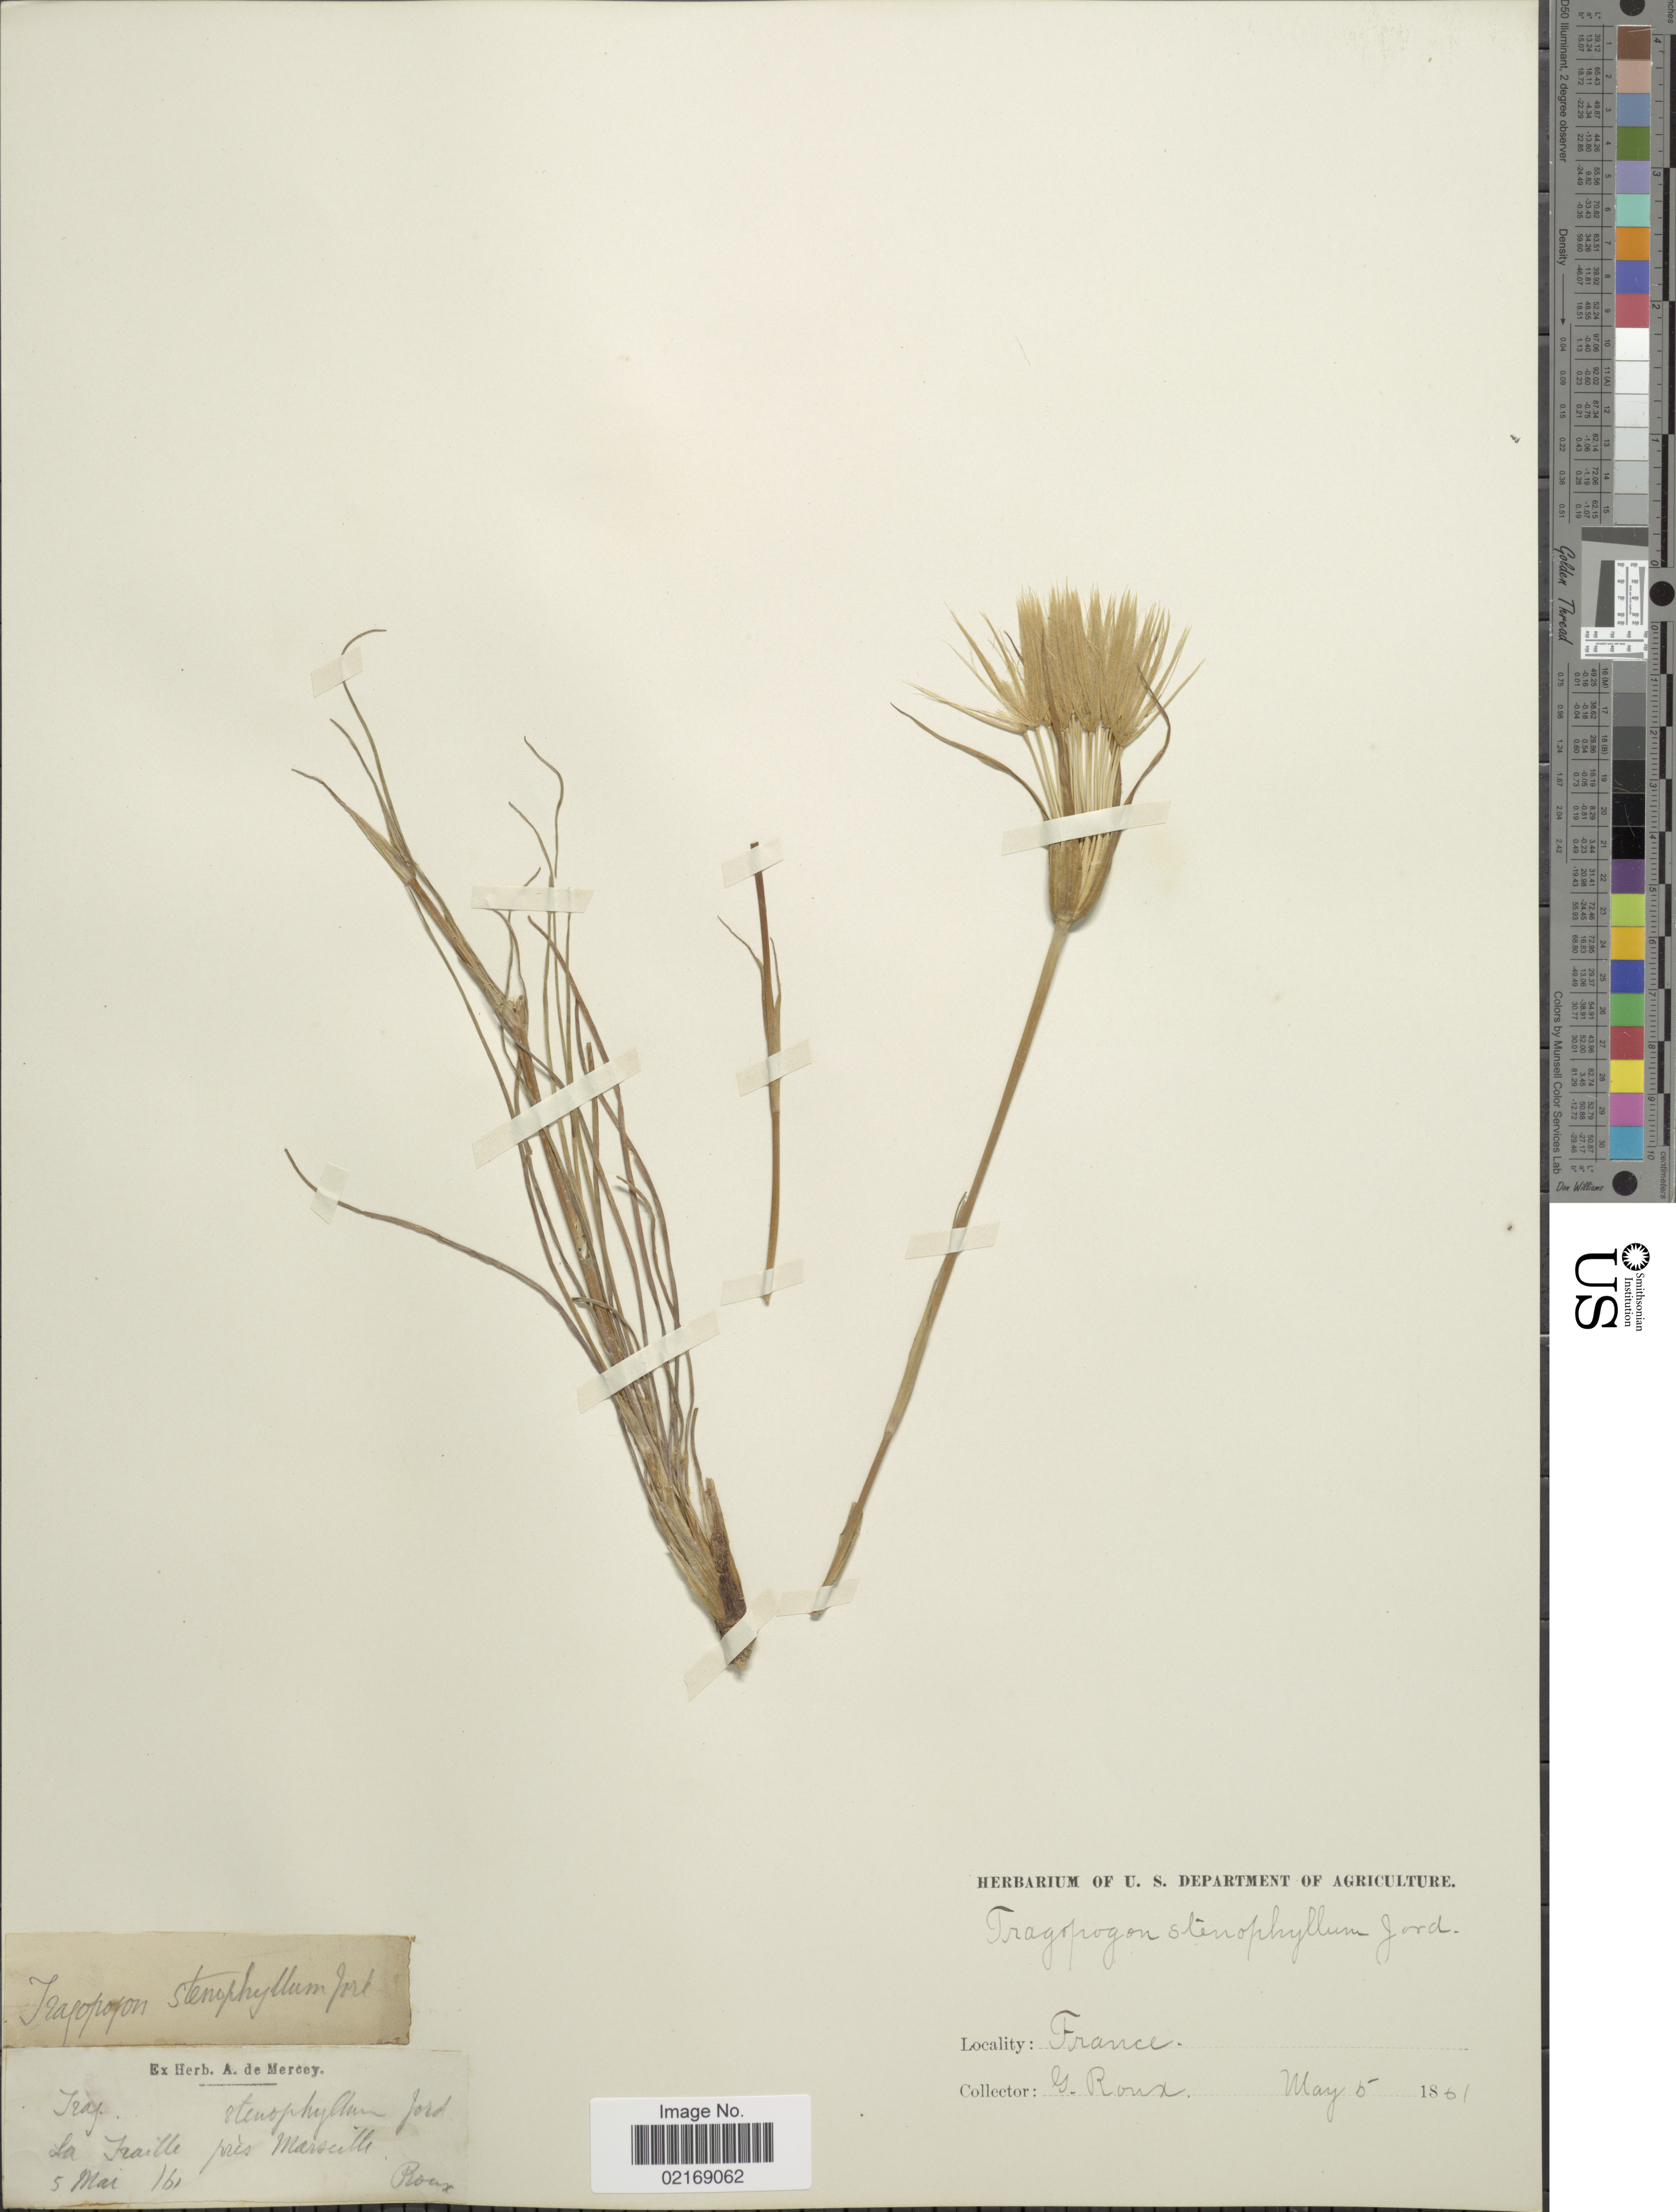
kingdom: Plantae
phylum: Tracheophyta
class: Magnoliopsida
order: Asterales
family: Asteraceae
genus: Tragopogon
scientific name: Tragopogon stenophyllus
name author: Jord.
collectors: N. Roux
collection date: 1861-05-05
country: France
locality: La traille près Marseille